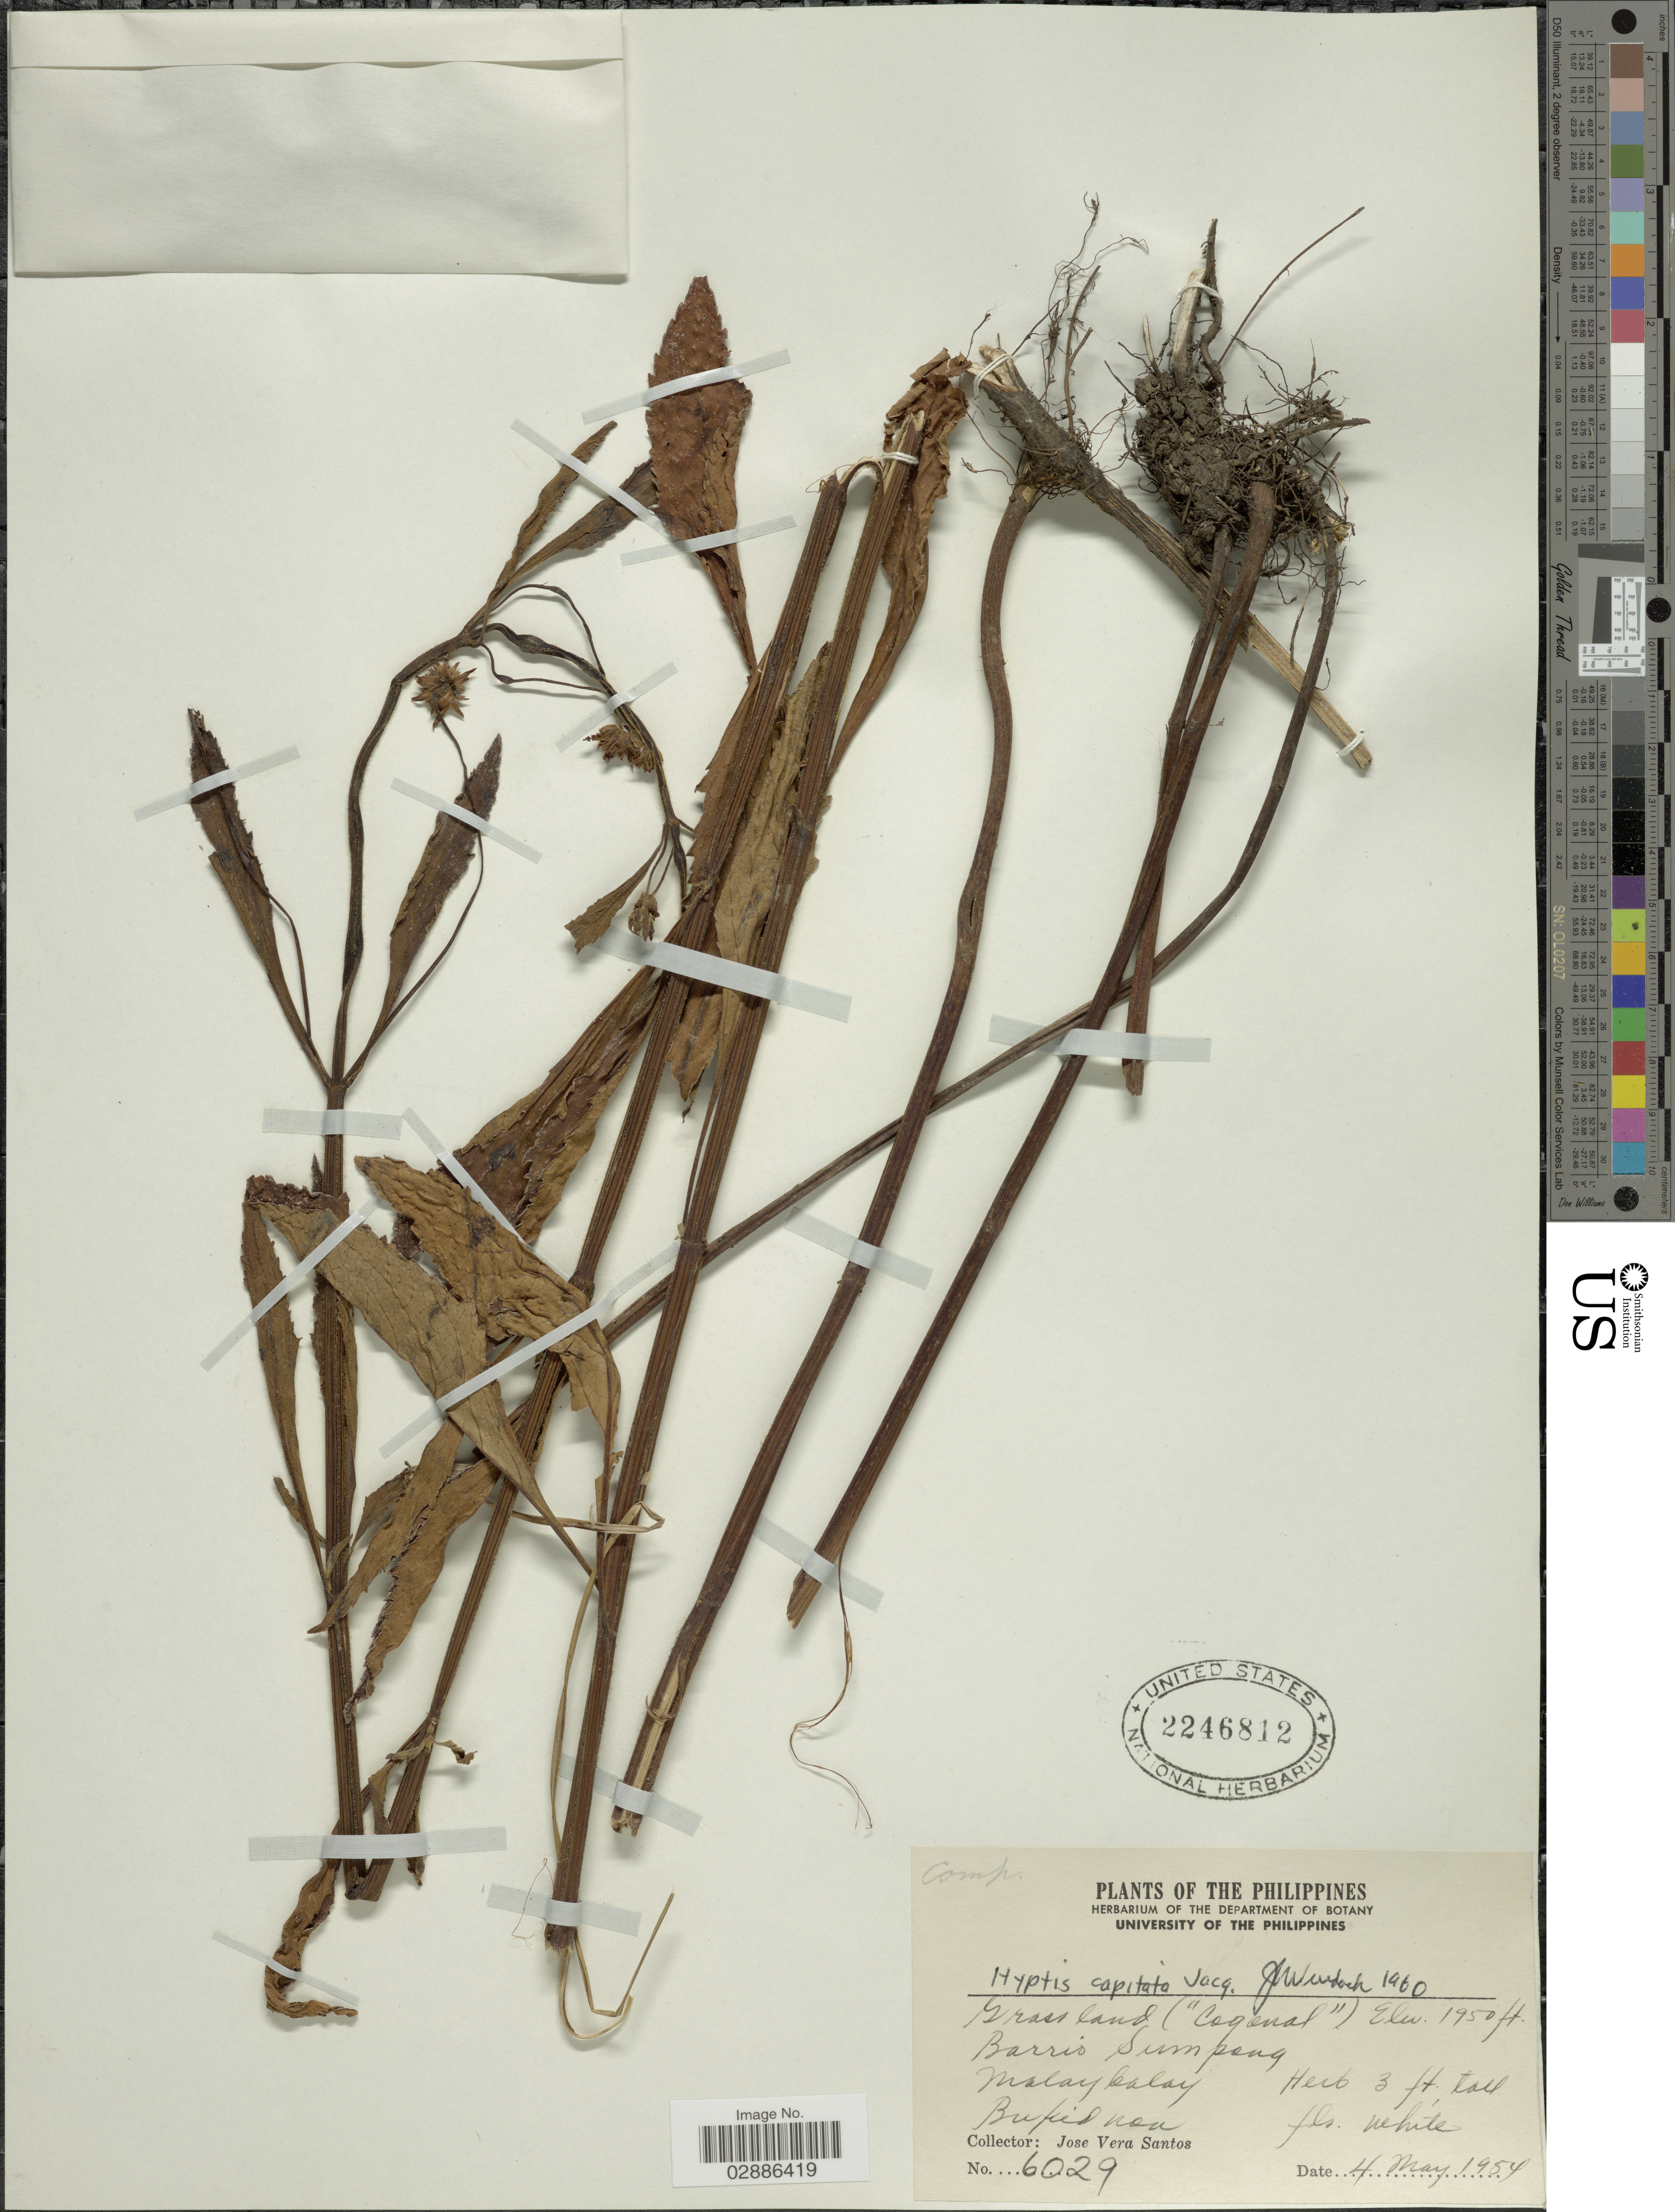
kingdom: Plantae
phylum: Tracheophyta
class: Magnoliopsida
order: Lamiales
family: Lamiaceae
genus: Hyptis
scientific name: Hyptis capitata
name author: Jacq.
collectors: J. Santos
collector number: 6029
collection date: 1954-05-04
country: Philippines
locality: Barrio Sumpong, Malaycalay, Bukidnon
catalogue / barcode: US 2246812